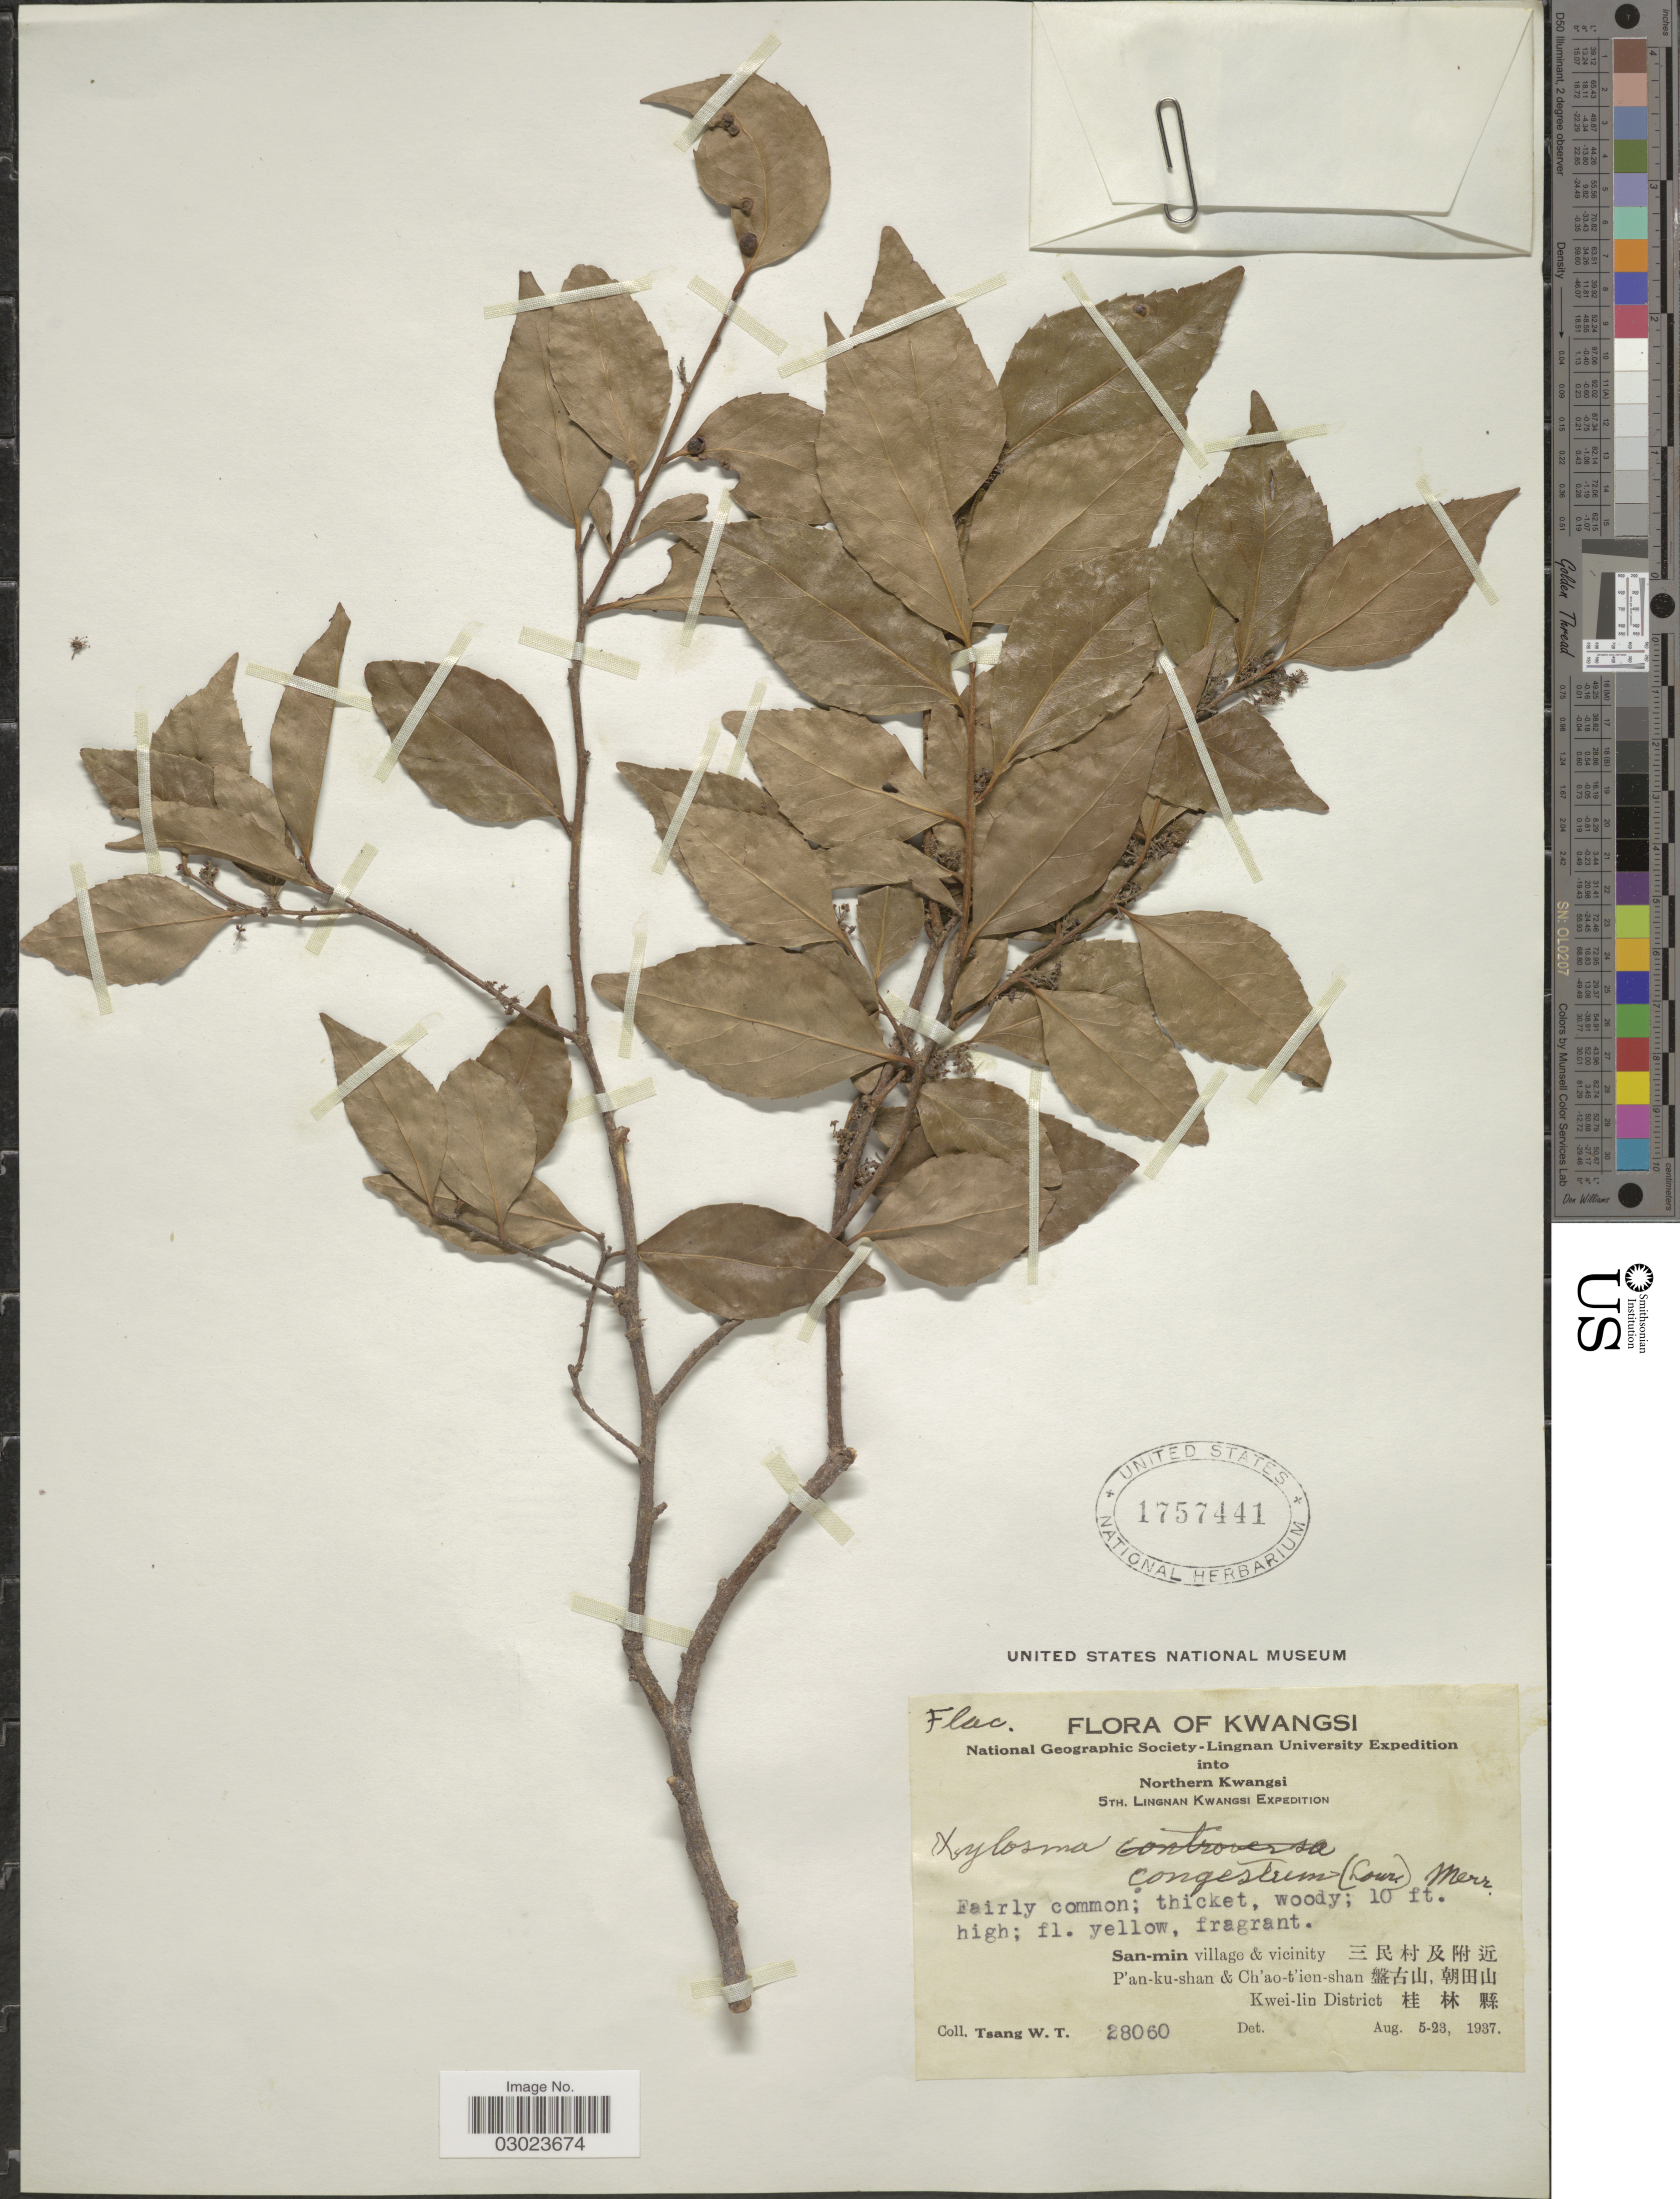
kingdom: Plantae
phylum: Tracheophyta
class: Magnoliopsida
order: Malpighiales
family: Salicaceae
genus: Xylosma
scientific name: Xylosma congesta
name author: (Lour.) Merr.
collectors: W. T. Tsang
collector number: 28060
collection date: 1937-08-05/1937-08-23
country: China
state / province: Guangxi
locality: Kwangsi, San-min village & vicinity, P'an-ku-shan & Ch'ao-t'ien-shan, Kwei-lin District.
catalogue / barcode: US 1757441